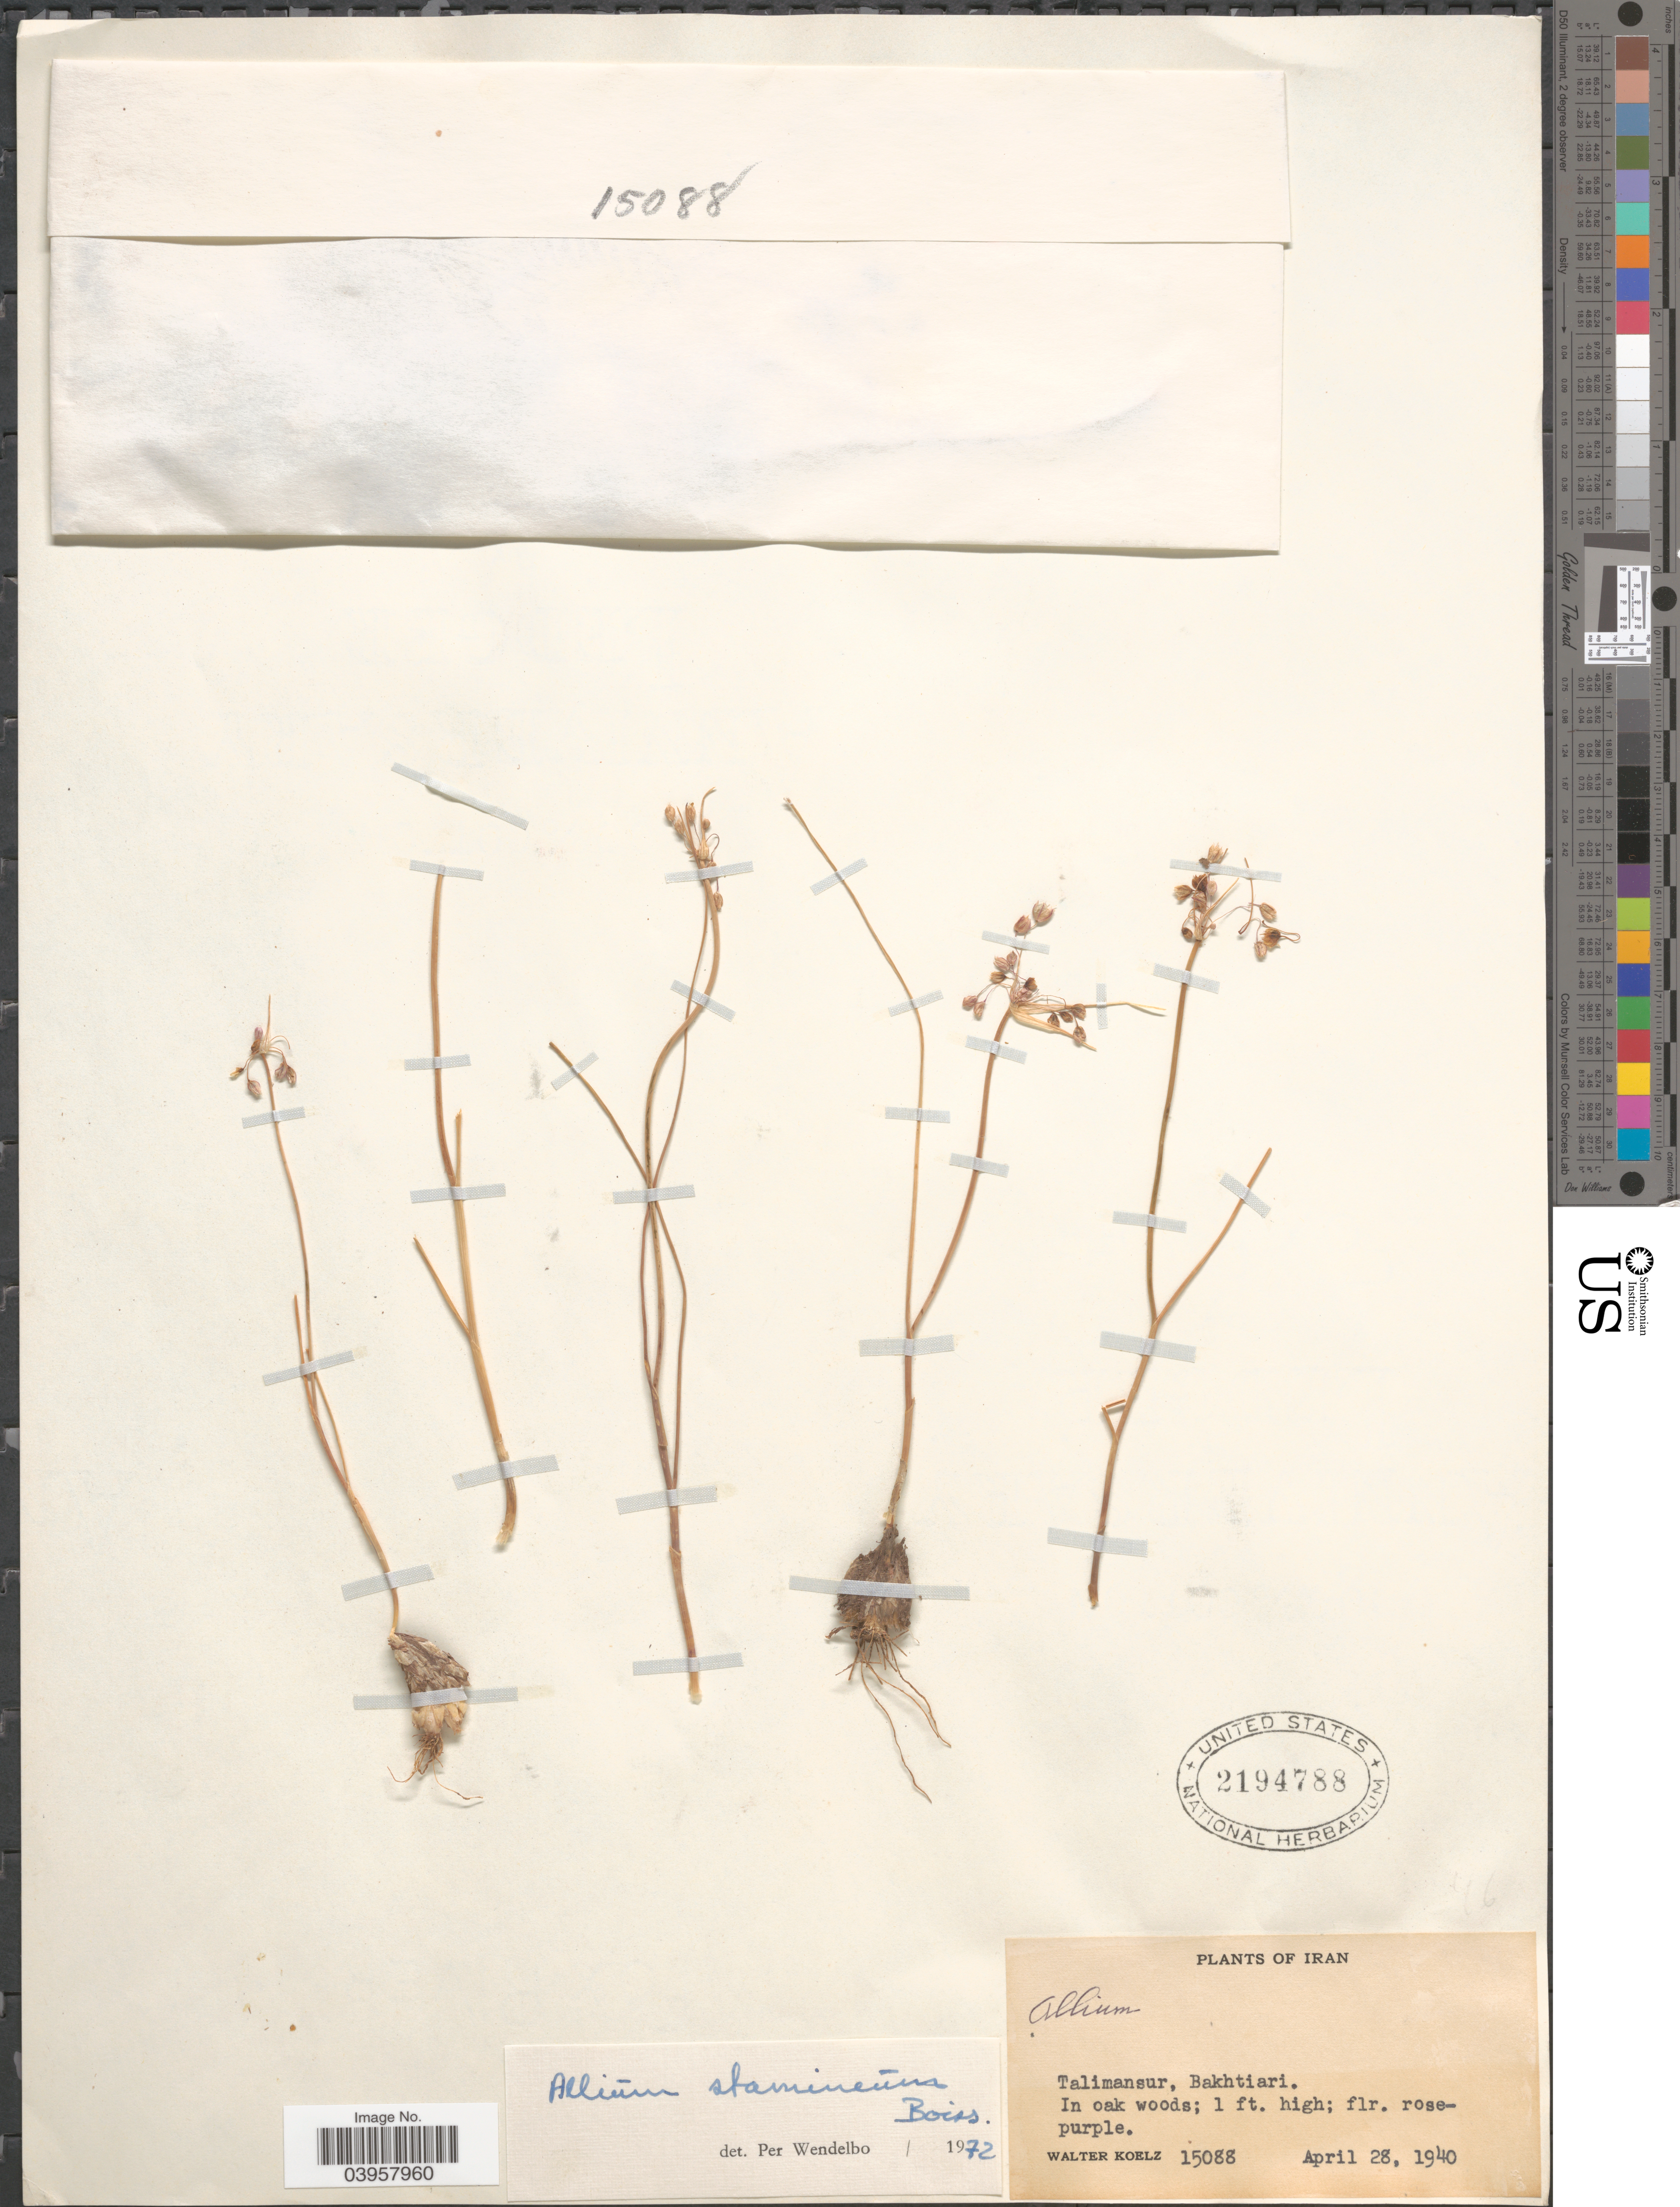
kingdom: Plantae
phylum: Tracheophyta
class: Liliopsida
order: Asparagales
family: Amaryllidaceae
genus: Allium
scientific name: Allium stamineum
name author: Boiss.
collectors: W. N. Koelz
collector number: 15088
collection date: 1940-04-28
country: Iran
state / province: Chahar Mahaal and Bakhtiari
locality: Talimansur, Bakhtiari.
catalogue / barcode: US 2194788